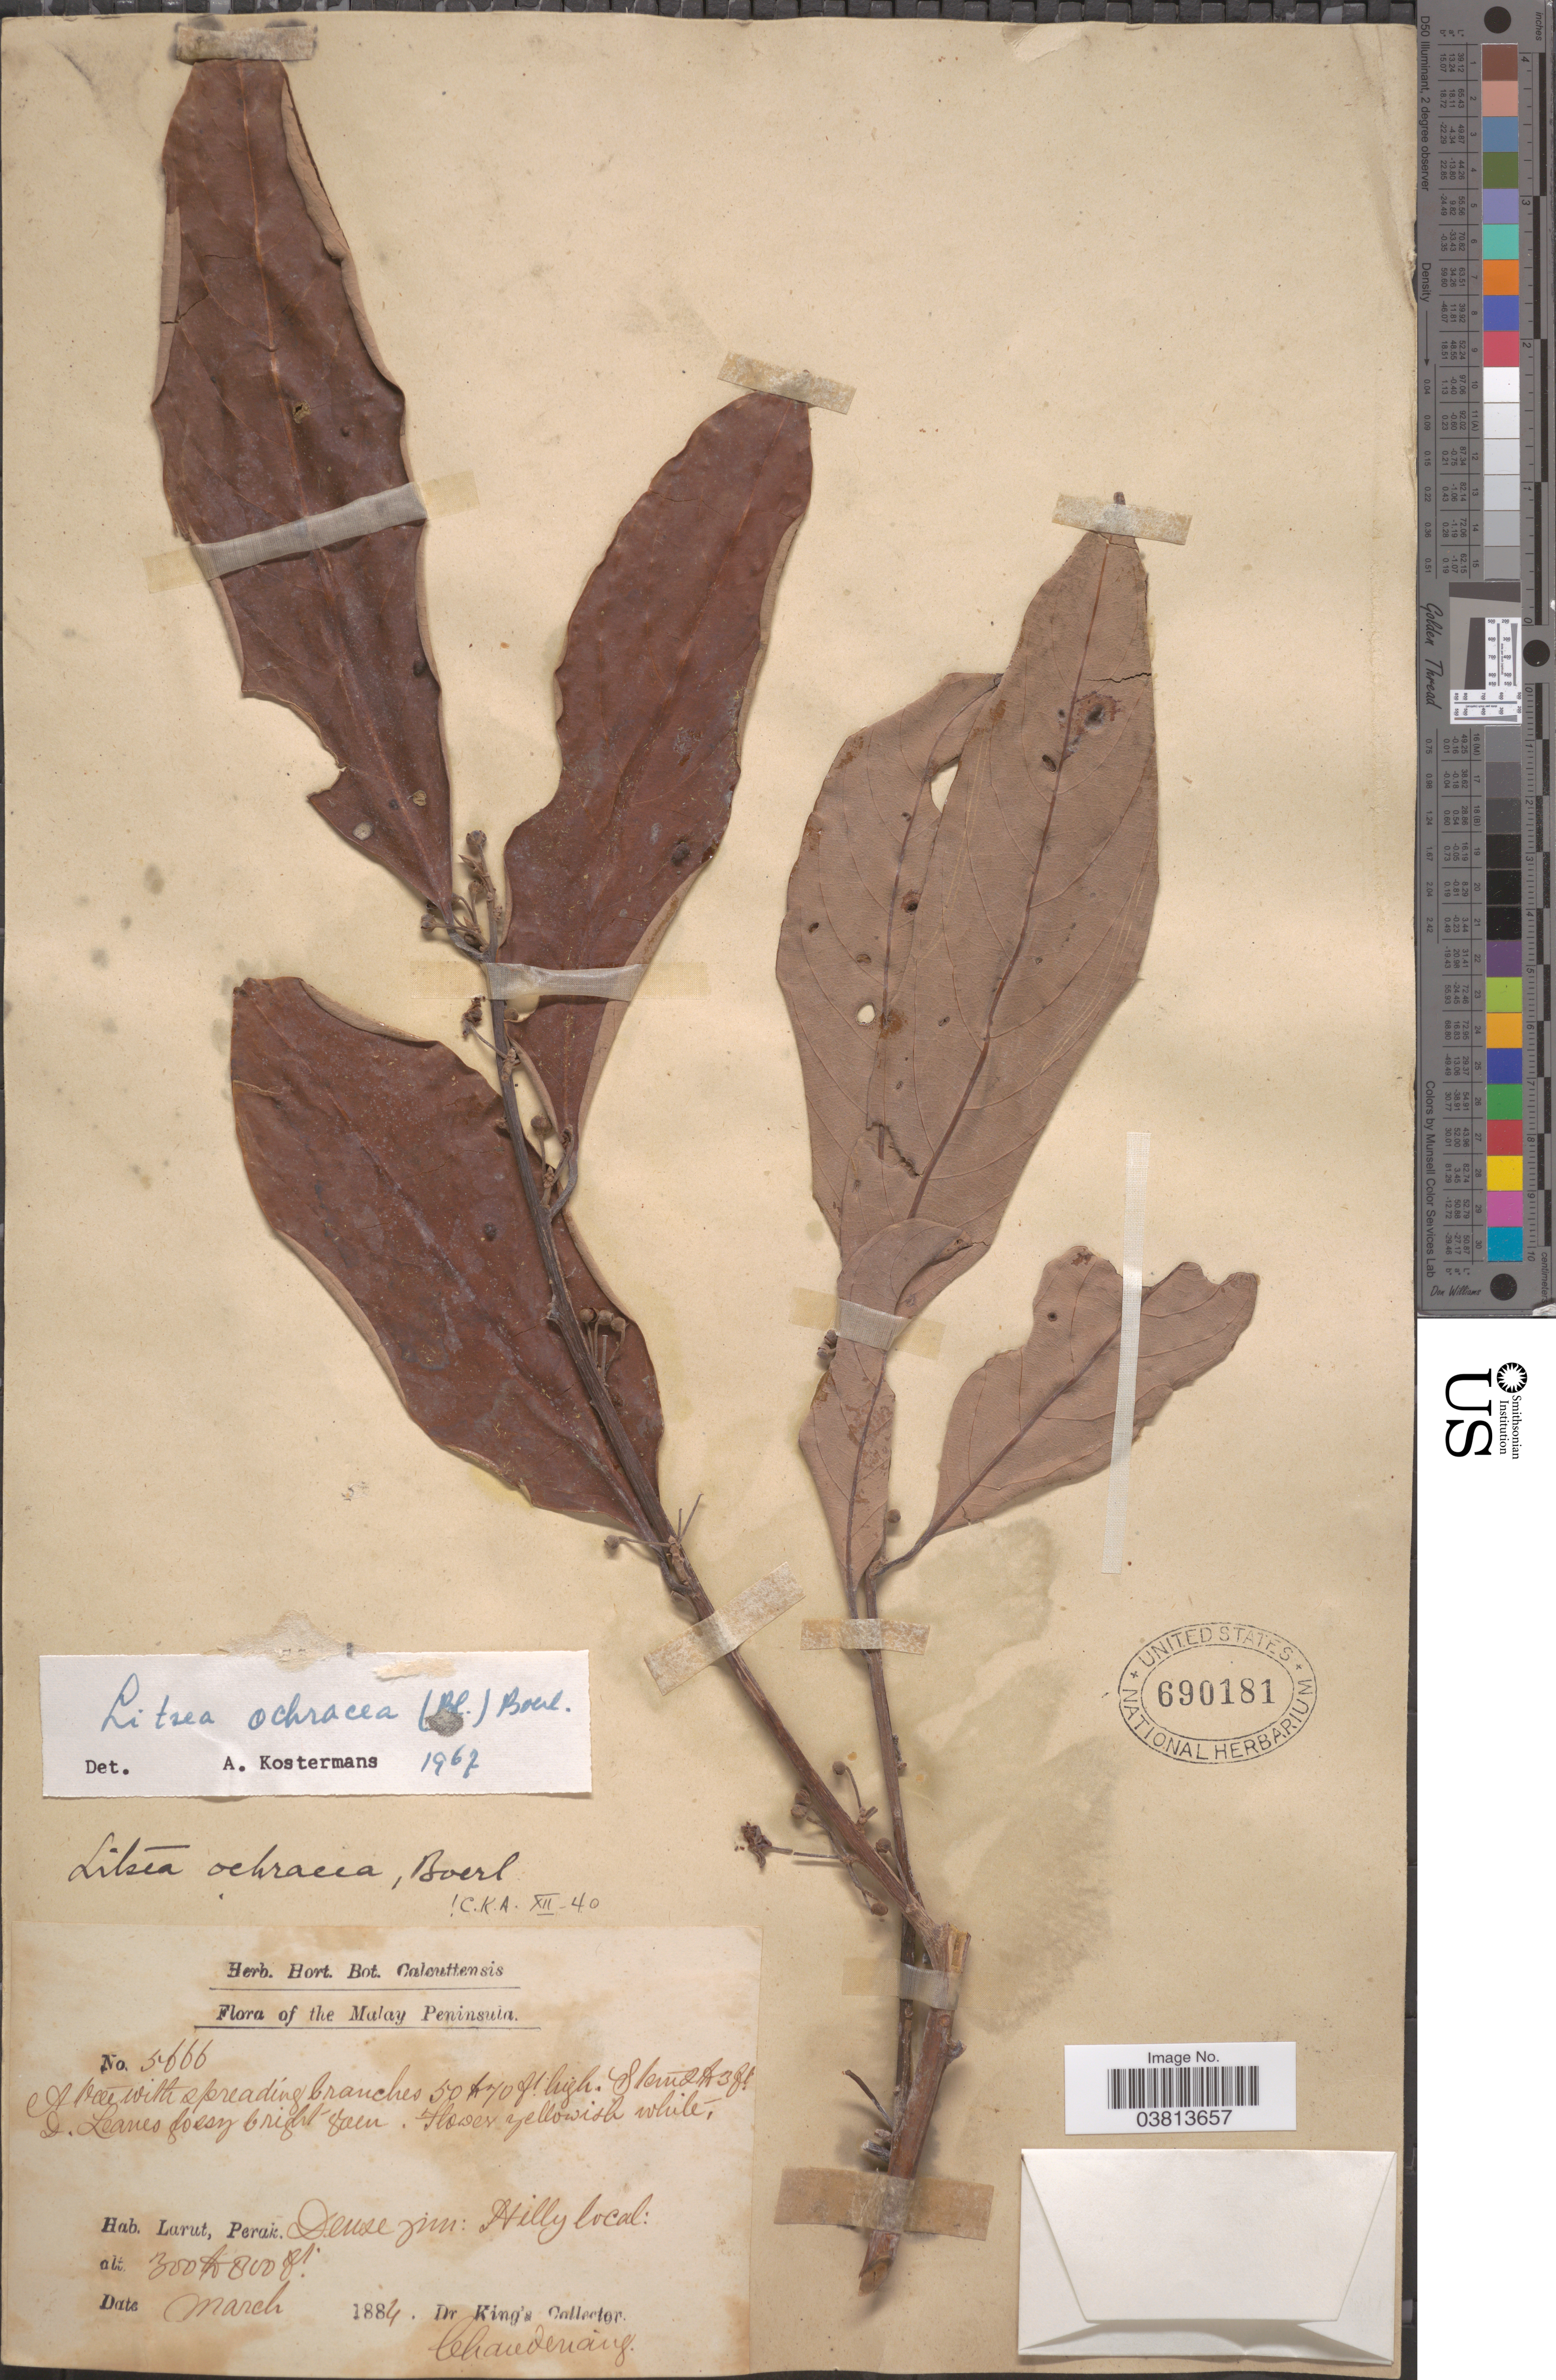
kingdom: Plantae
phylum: Tracheophyta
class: Magnoliopsida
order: Laurales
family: Lauraceae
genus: Litsea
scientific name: Litsea ochracea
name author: Boerl.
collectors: Dr. King's collector & Chandenang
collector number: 5666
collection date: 1884-03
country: Malaysia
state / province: Perak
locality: The Malay Peninsula. Larut. Dense jun: Hilly local.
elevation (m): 91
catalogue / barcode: US 690181